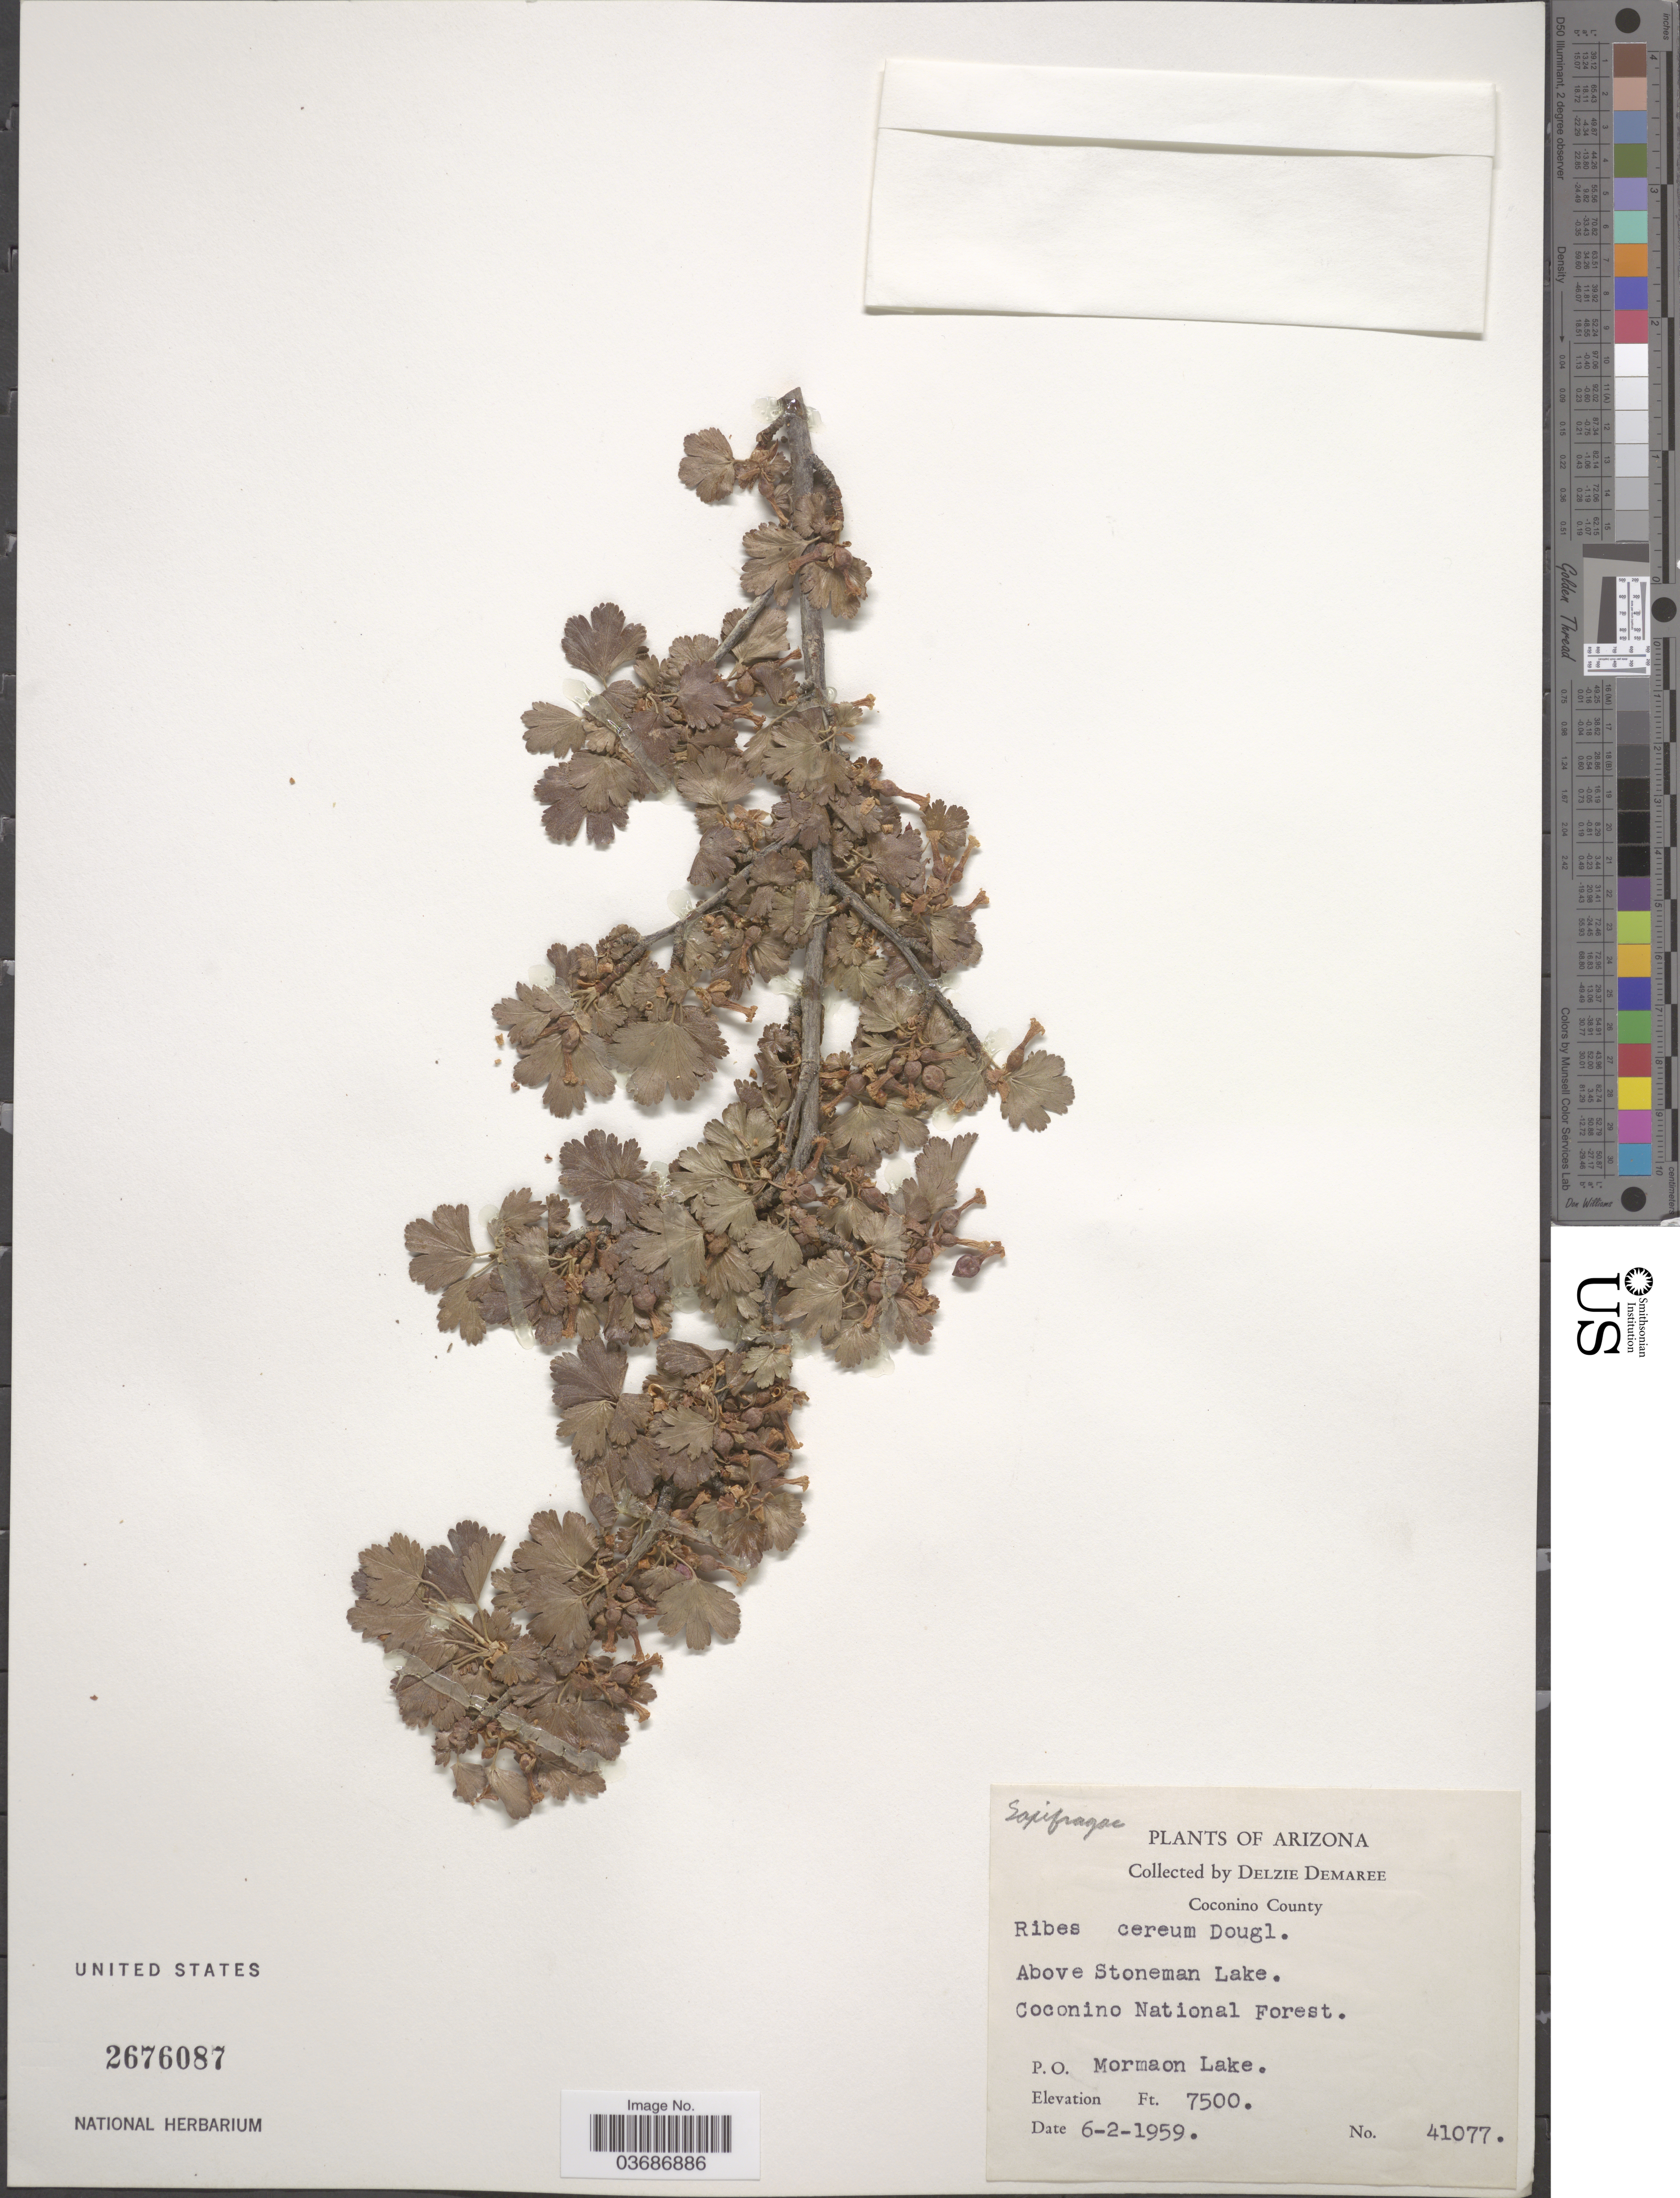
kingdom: Plantae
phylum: Tracheophyta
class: Magnoliopsida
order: Saxifragales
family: Grossulariaceae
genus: Ribes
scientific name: Ribes cereum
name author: Douglas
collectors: D. Demaree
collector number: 41077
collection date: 1959-06-02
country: United States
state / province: Arizona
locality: Coconino County. Above Sonteman Lake. Coconino National Forest. P.O. Mormaon Lake.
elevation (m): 2286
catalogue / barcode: US 2676087